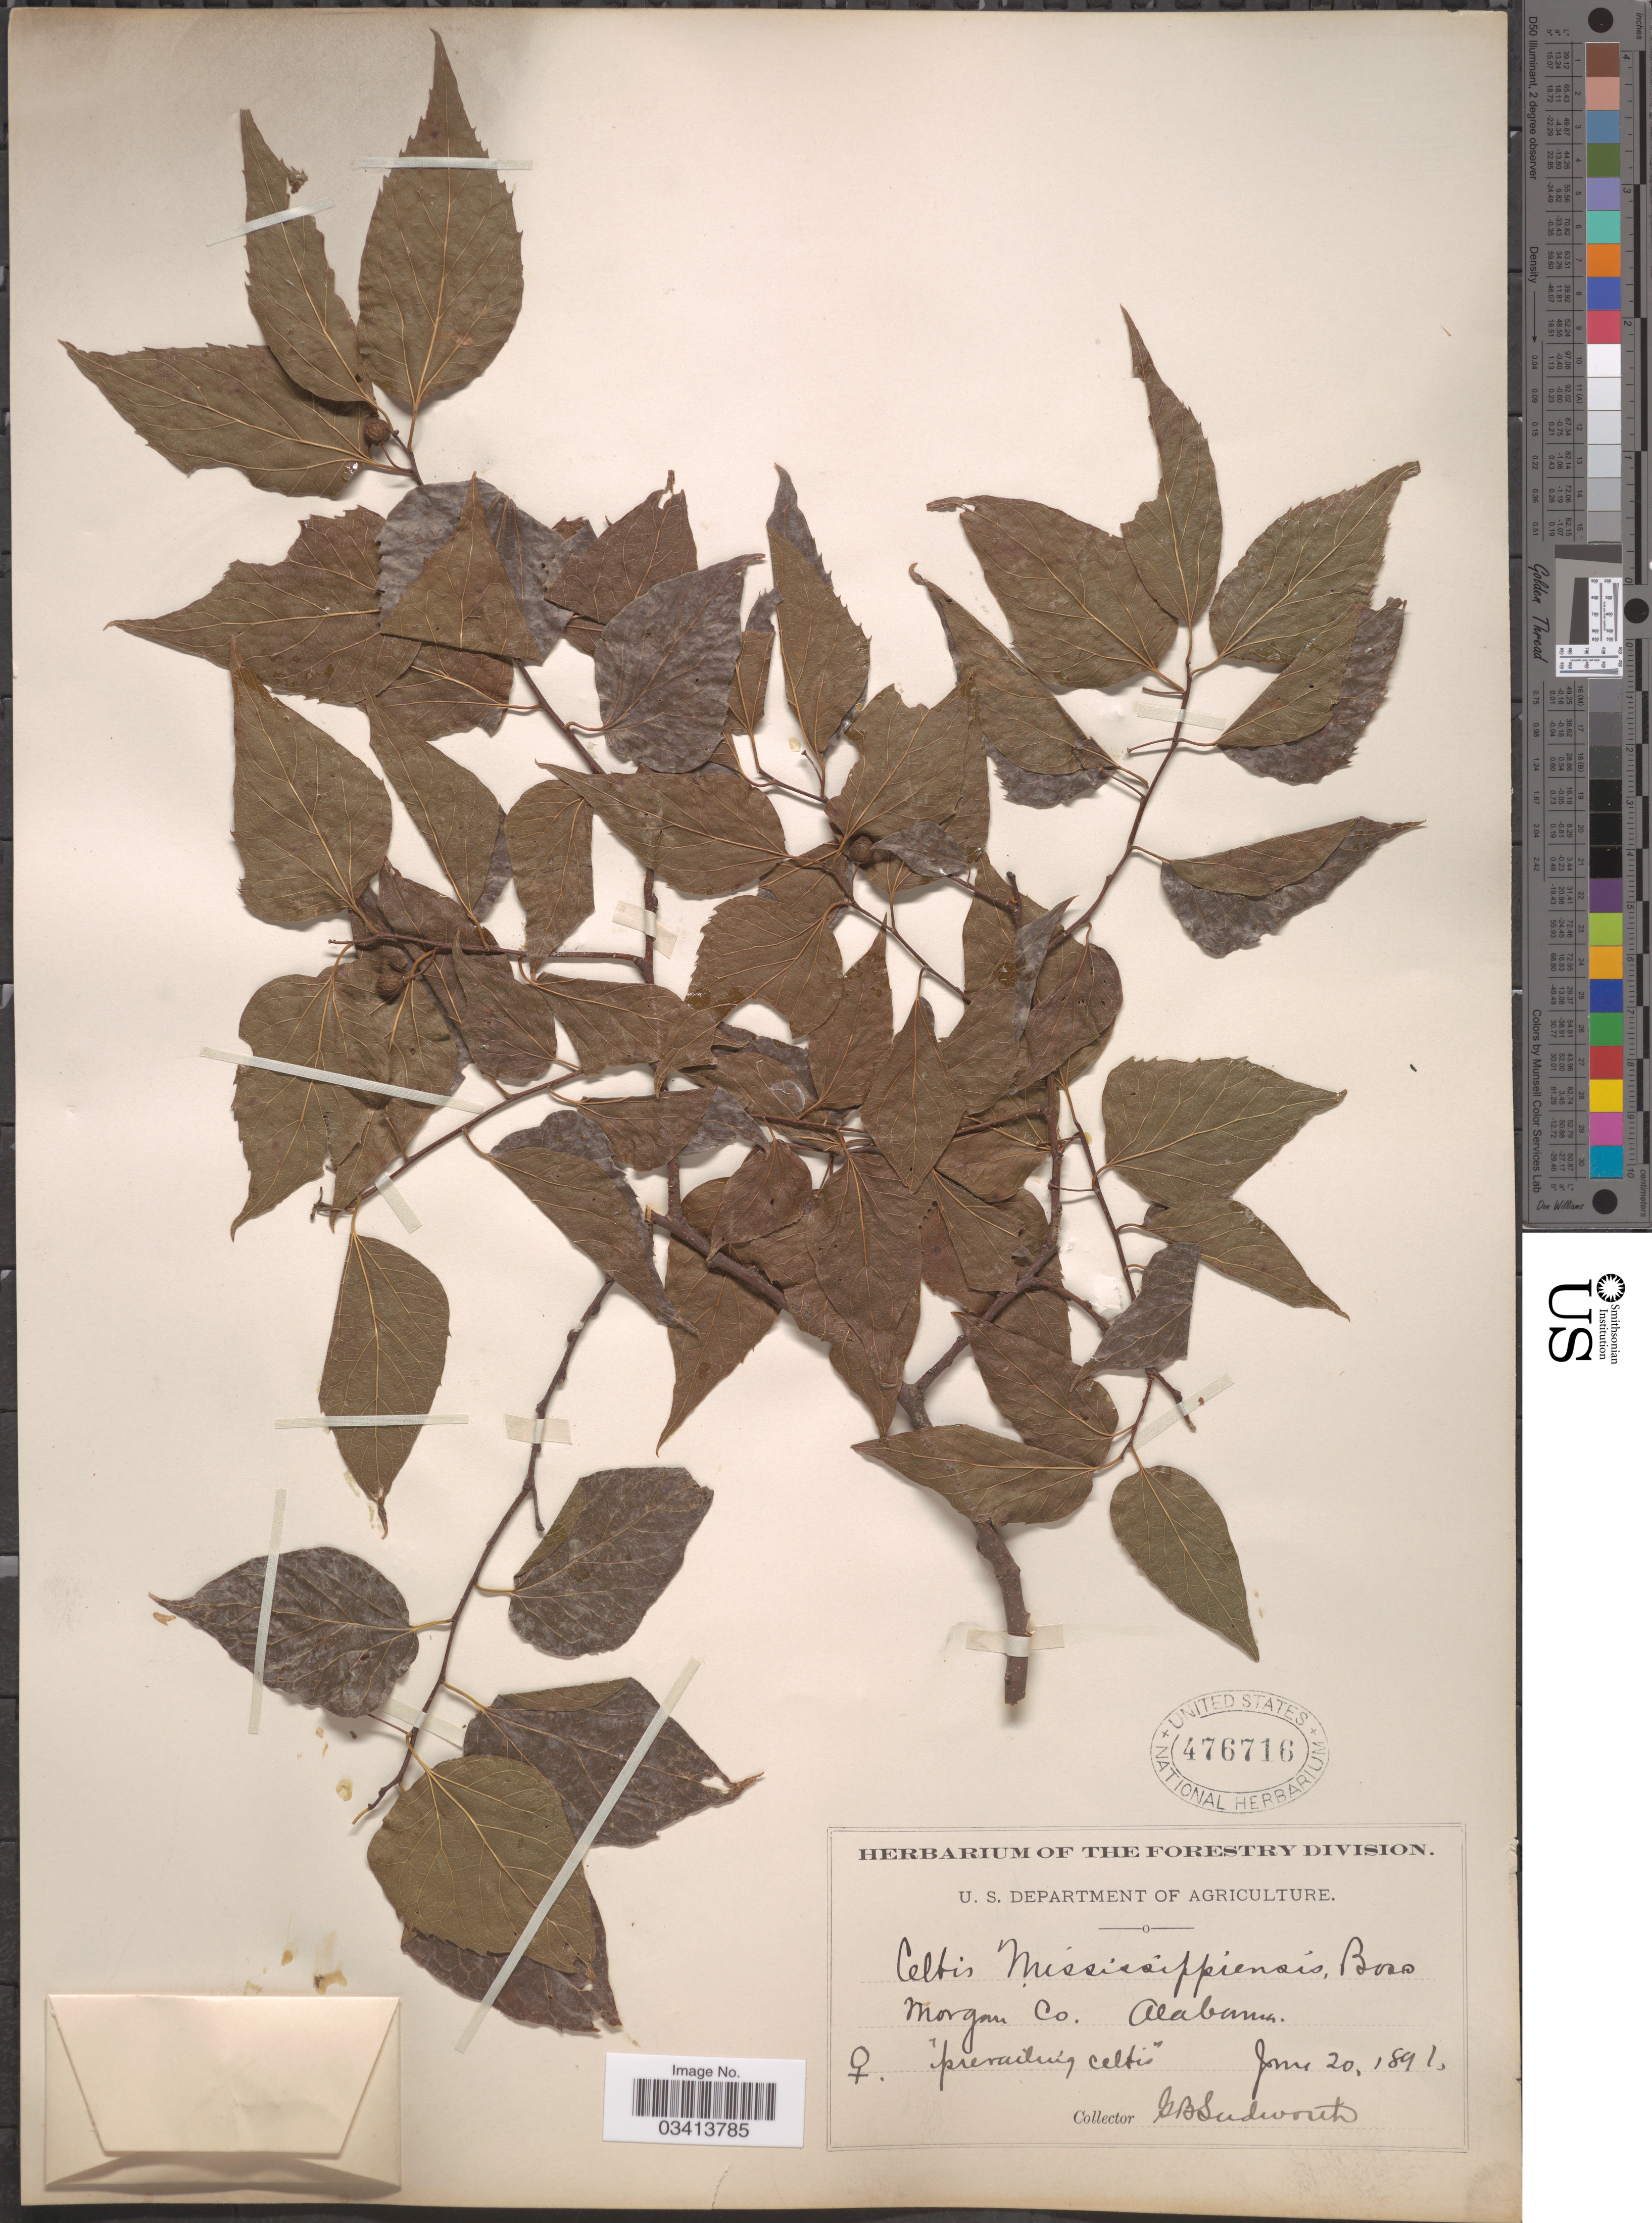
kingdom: Plantae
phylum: Tracheophyta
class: Magnoliopsida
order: Rosales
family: Cannabaceae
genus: Celtis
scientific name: Celtis laevigata var. smallii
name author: (Beadle) Sarg.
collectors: G. B. Sudworth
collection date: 1891-06-20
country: United States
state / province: Alabama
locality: Morgan Co.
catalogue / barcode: US 476716